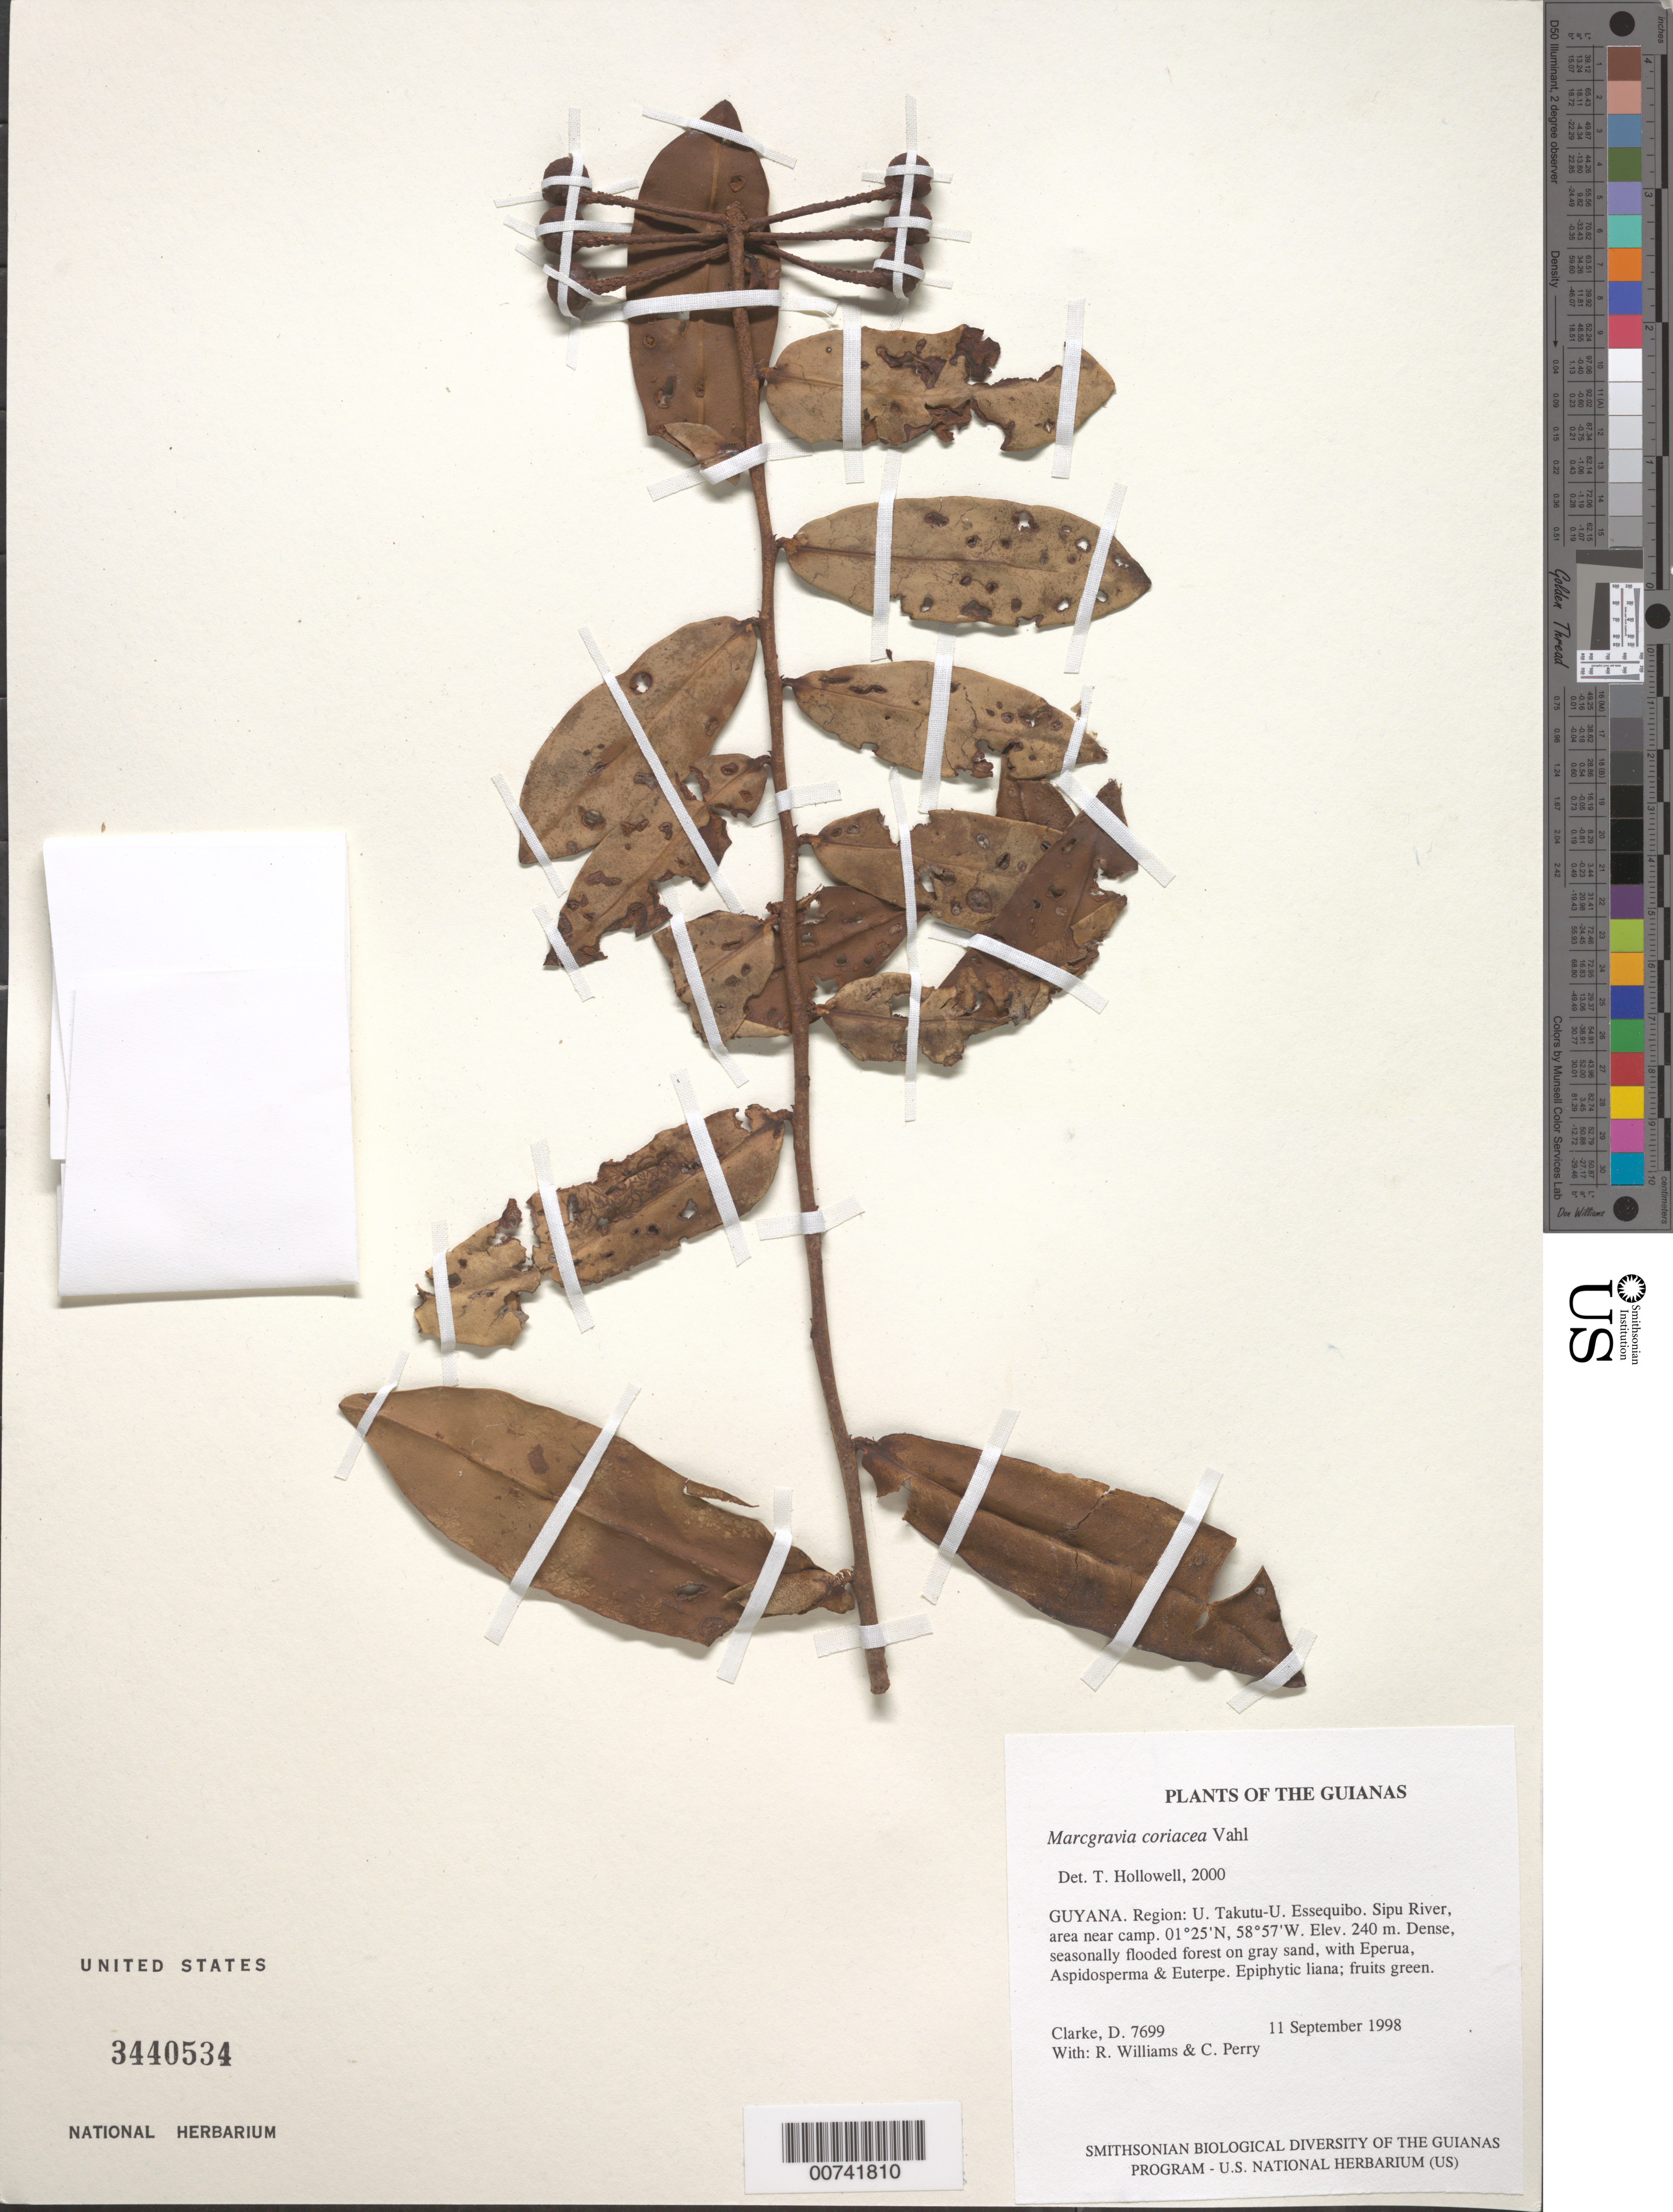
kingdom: Plantae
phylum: Tracheophyta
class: Magnoliopsida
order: Ericales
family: Marcgraviaceae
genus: Marcgravia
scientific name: Marcgravia coriacea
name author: Vahl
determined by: Hollowell, T. H., (BOT), Smithsonian Institution - National Museum of Natural History (UNITED STATES)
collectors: H. D. Clarke, R. Williams & C. Perry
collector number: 7699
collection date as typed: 11 September 1998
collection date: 1998-09-11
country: Guyana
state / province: U. Takutu-U. Essequibo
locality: Sipu River, area near camp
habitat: Dense, seasonally flooded forest on gray sand, with Eperua, Aspidosperma & Euterpe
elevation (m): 240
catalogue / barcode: US 3440534